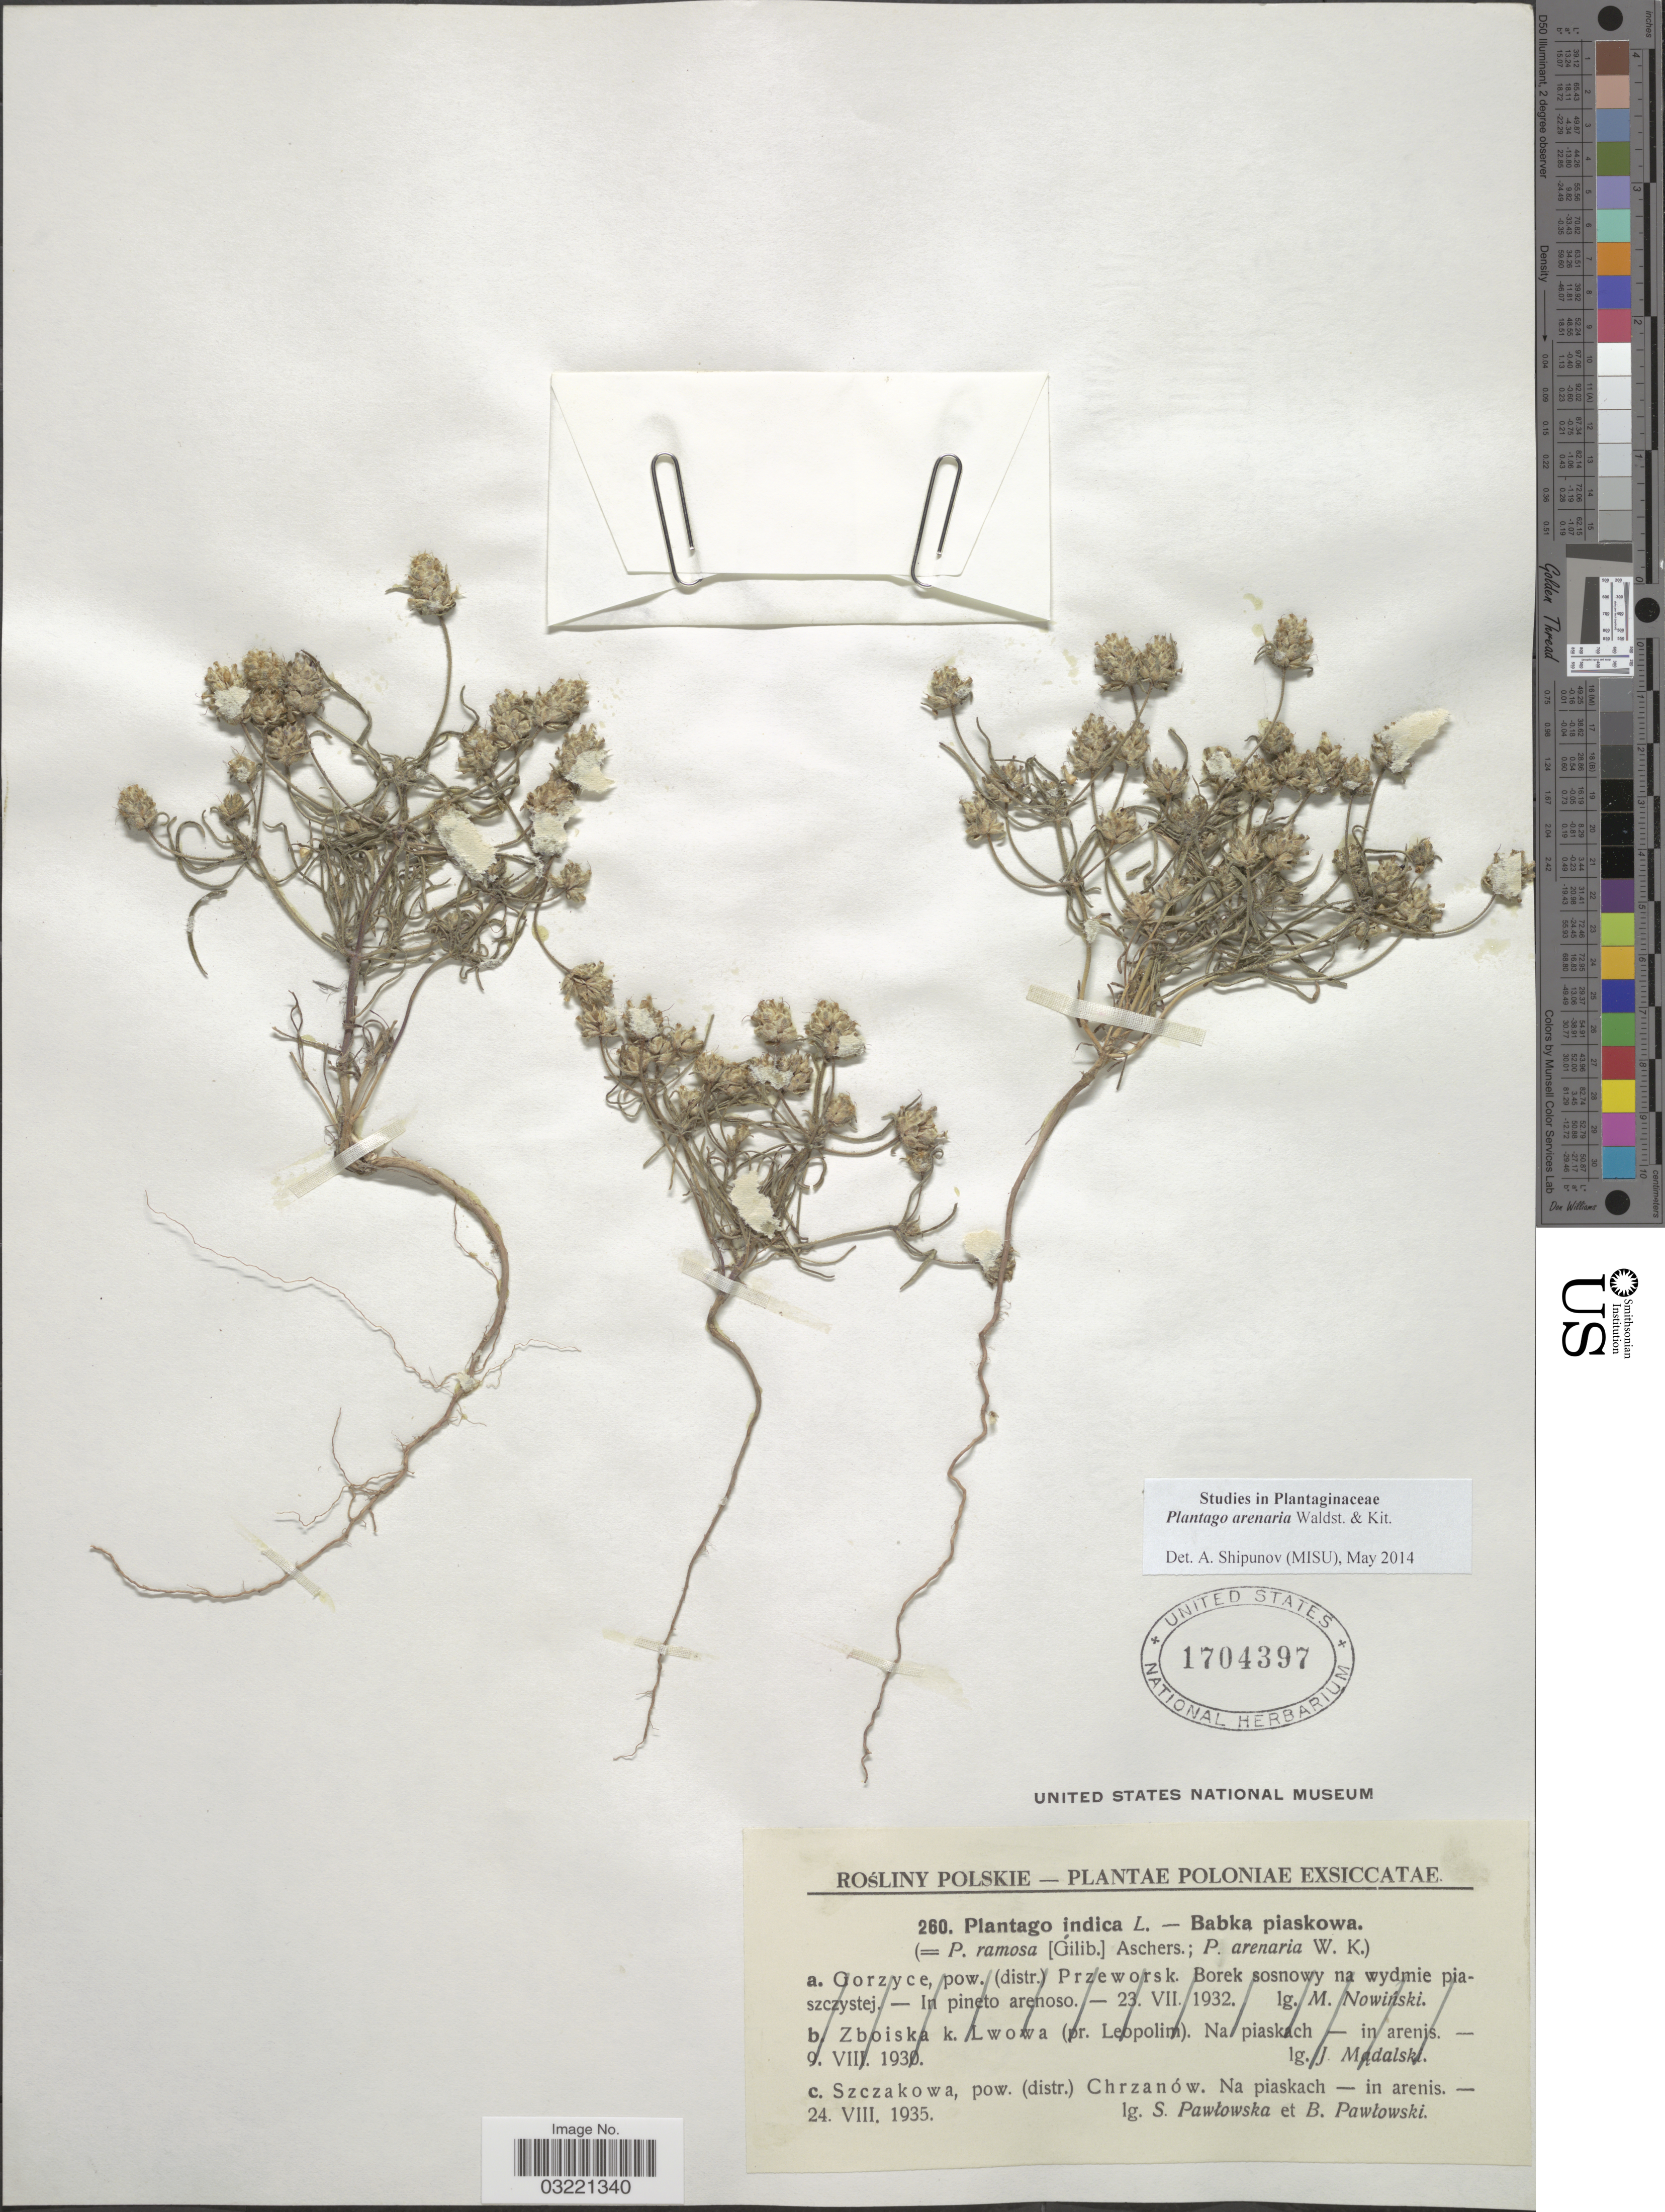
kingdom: Plantae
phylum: Tracheophyta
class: Magnoliopsida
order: Lamiales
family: Plantaginaceae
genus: Plantago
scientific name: Plantago arenaria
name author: Waldst. & Kit.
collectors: S. Pawlowska & B. Pawtowski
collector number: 260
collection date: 1935-08-24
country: Poland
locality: Szczakowa, pow. (distr.) Chrzanów. Na piaskach - in arenis.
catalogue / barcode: US 1704397